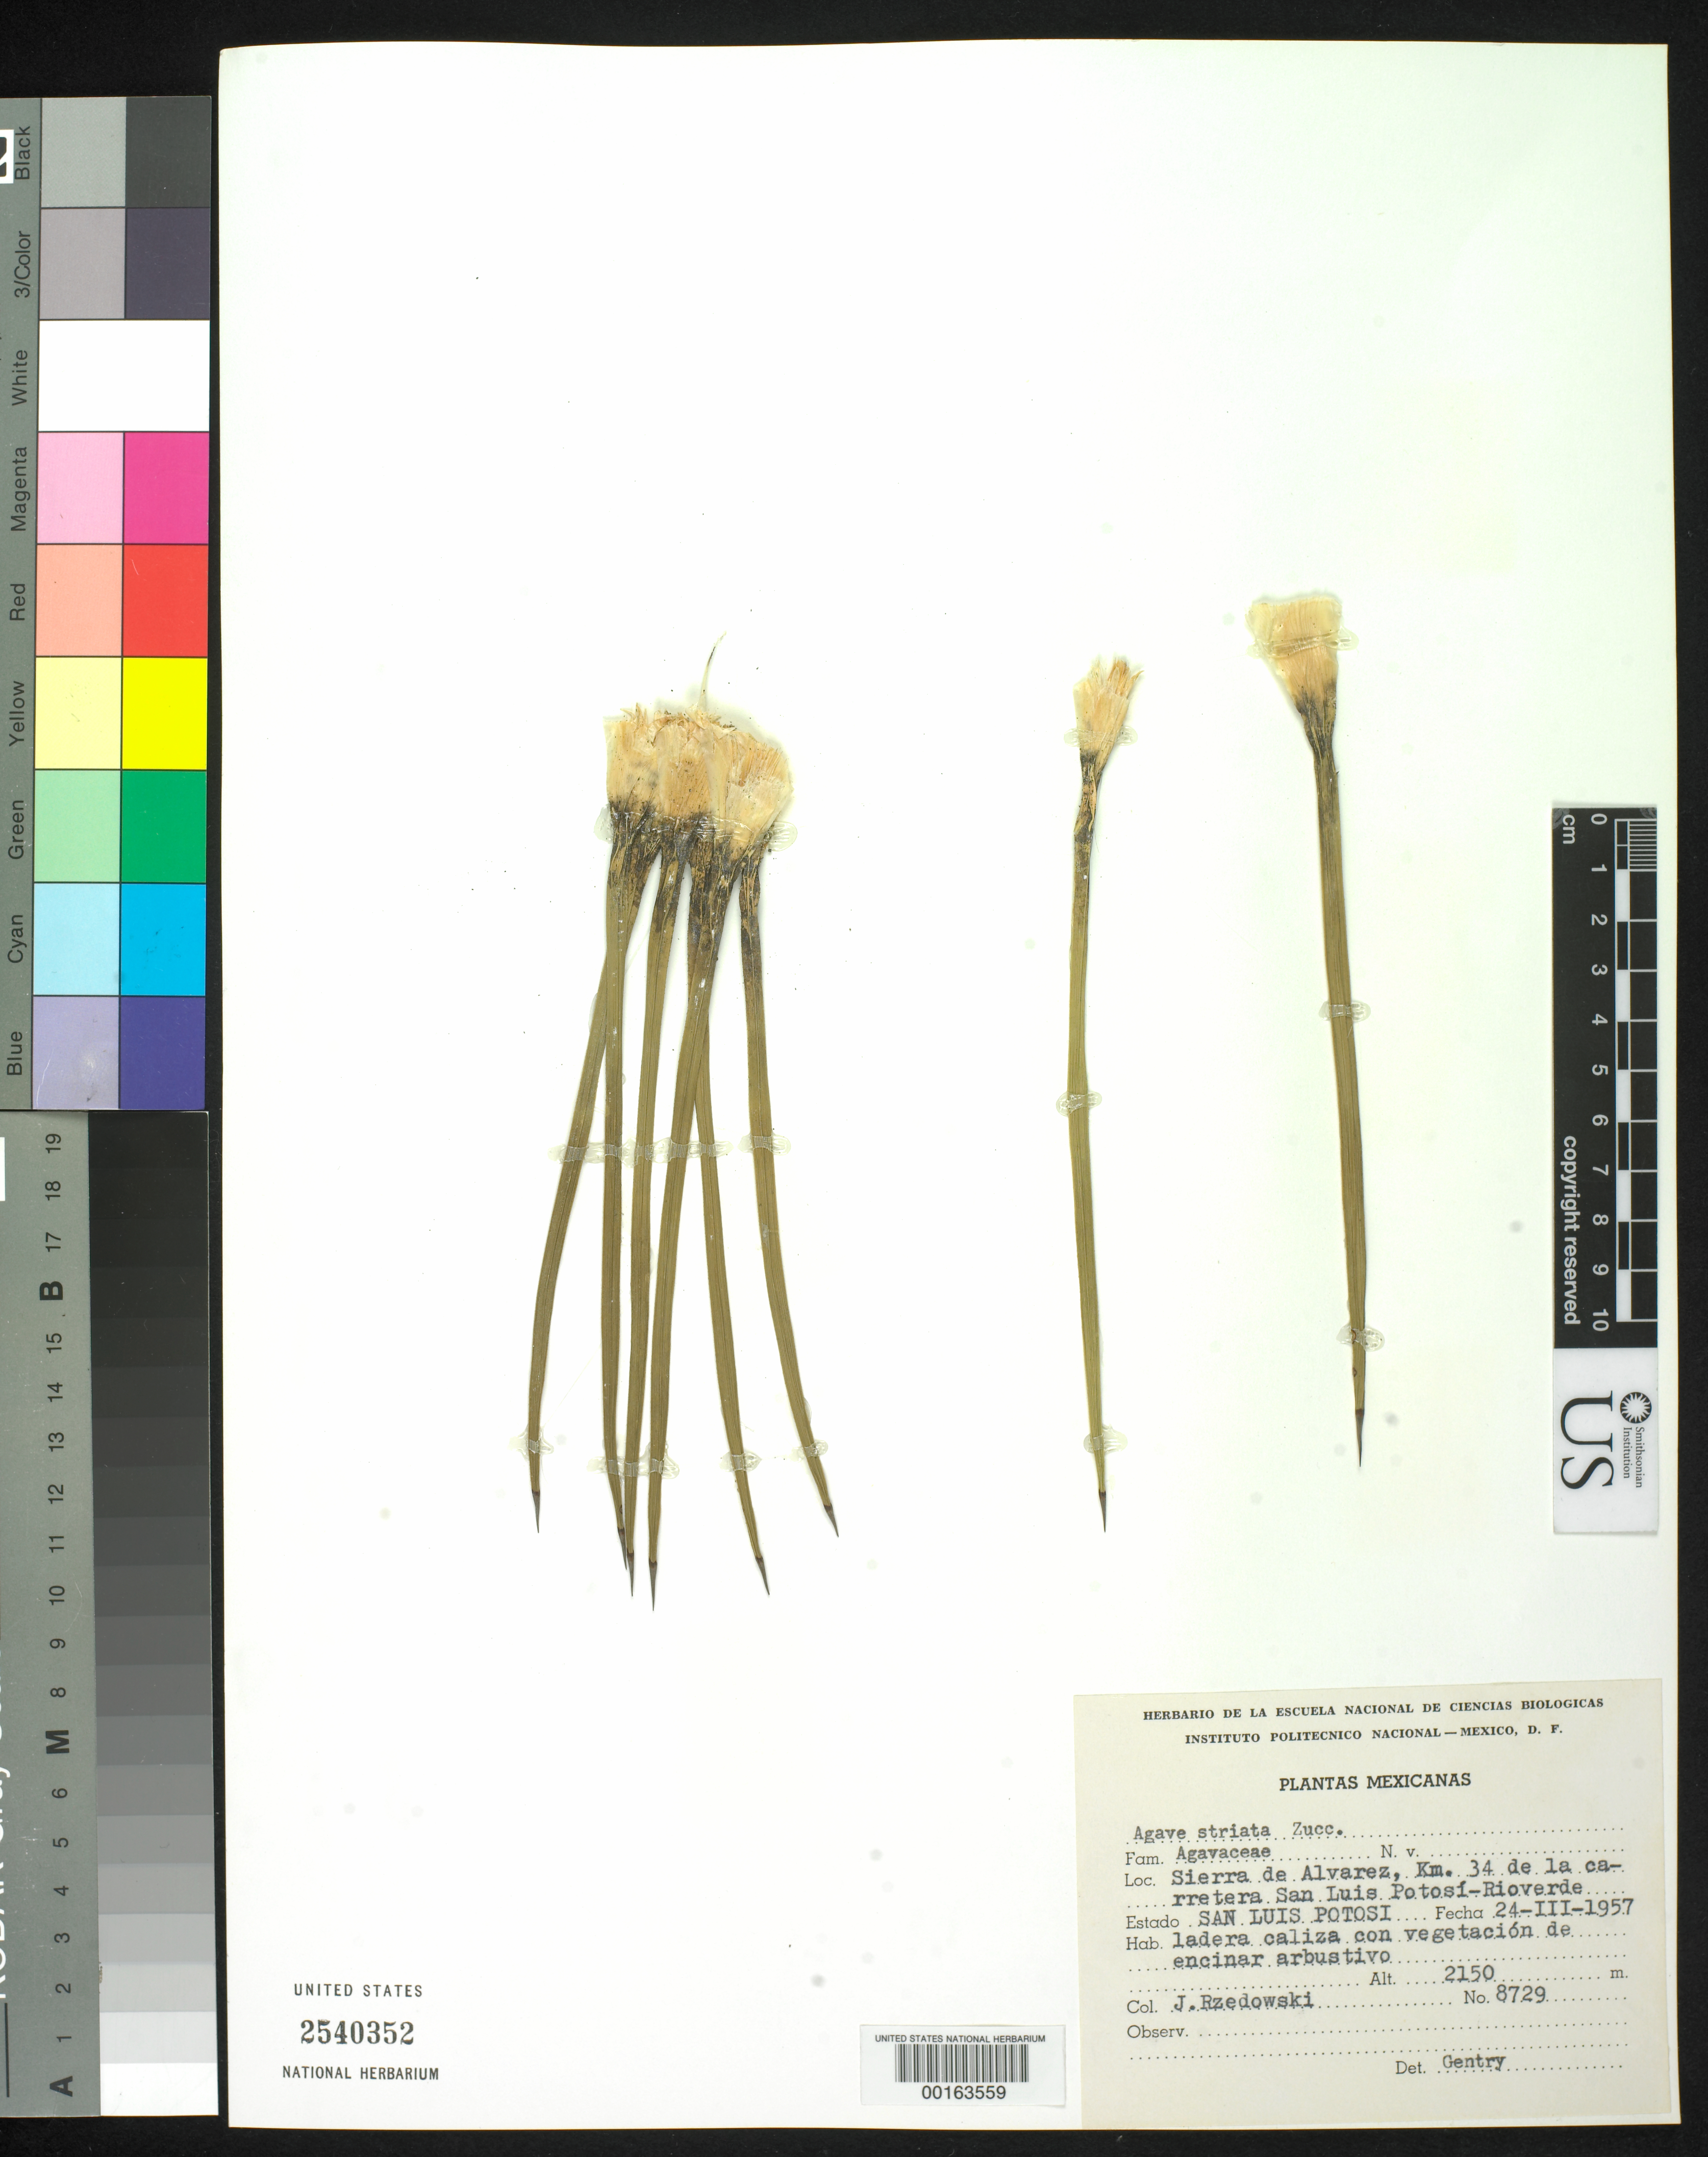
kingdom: Plantae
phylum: Tracheophyta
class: Liliopsida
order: Asparagales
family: Asparagaceae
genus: Agave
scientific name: Agave striata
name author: Zucc.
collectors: J. Rzedowski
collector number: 8729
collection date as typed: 24 Mar 1957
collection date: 1957-03-24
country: Mexico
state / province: San Luis Potosí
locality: Sierra de alvarez, km 34 highway San Luis Potosi-rioverde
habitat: Slopes with shrubs and oaks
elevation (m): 2150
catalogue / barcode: US 2540352